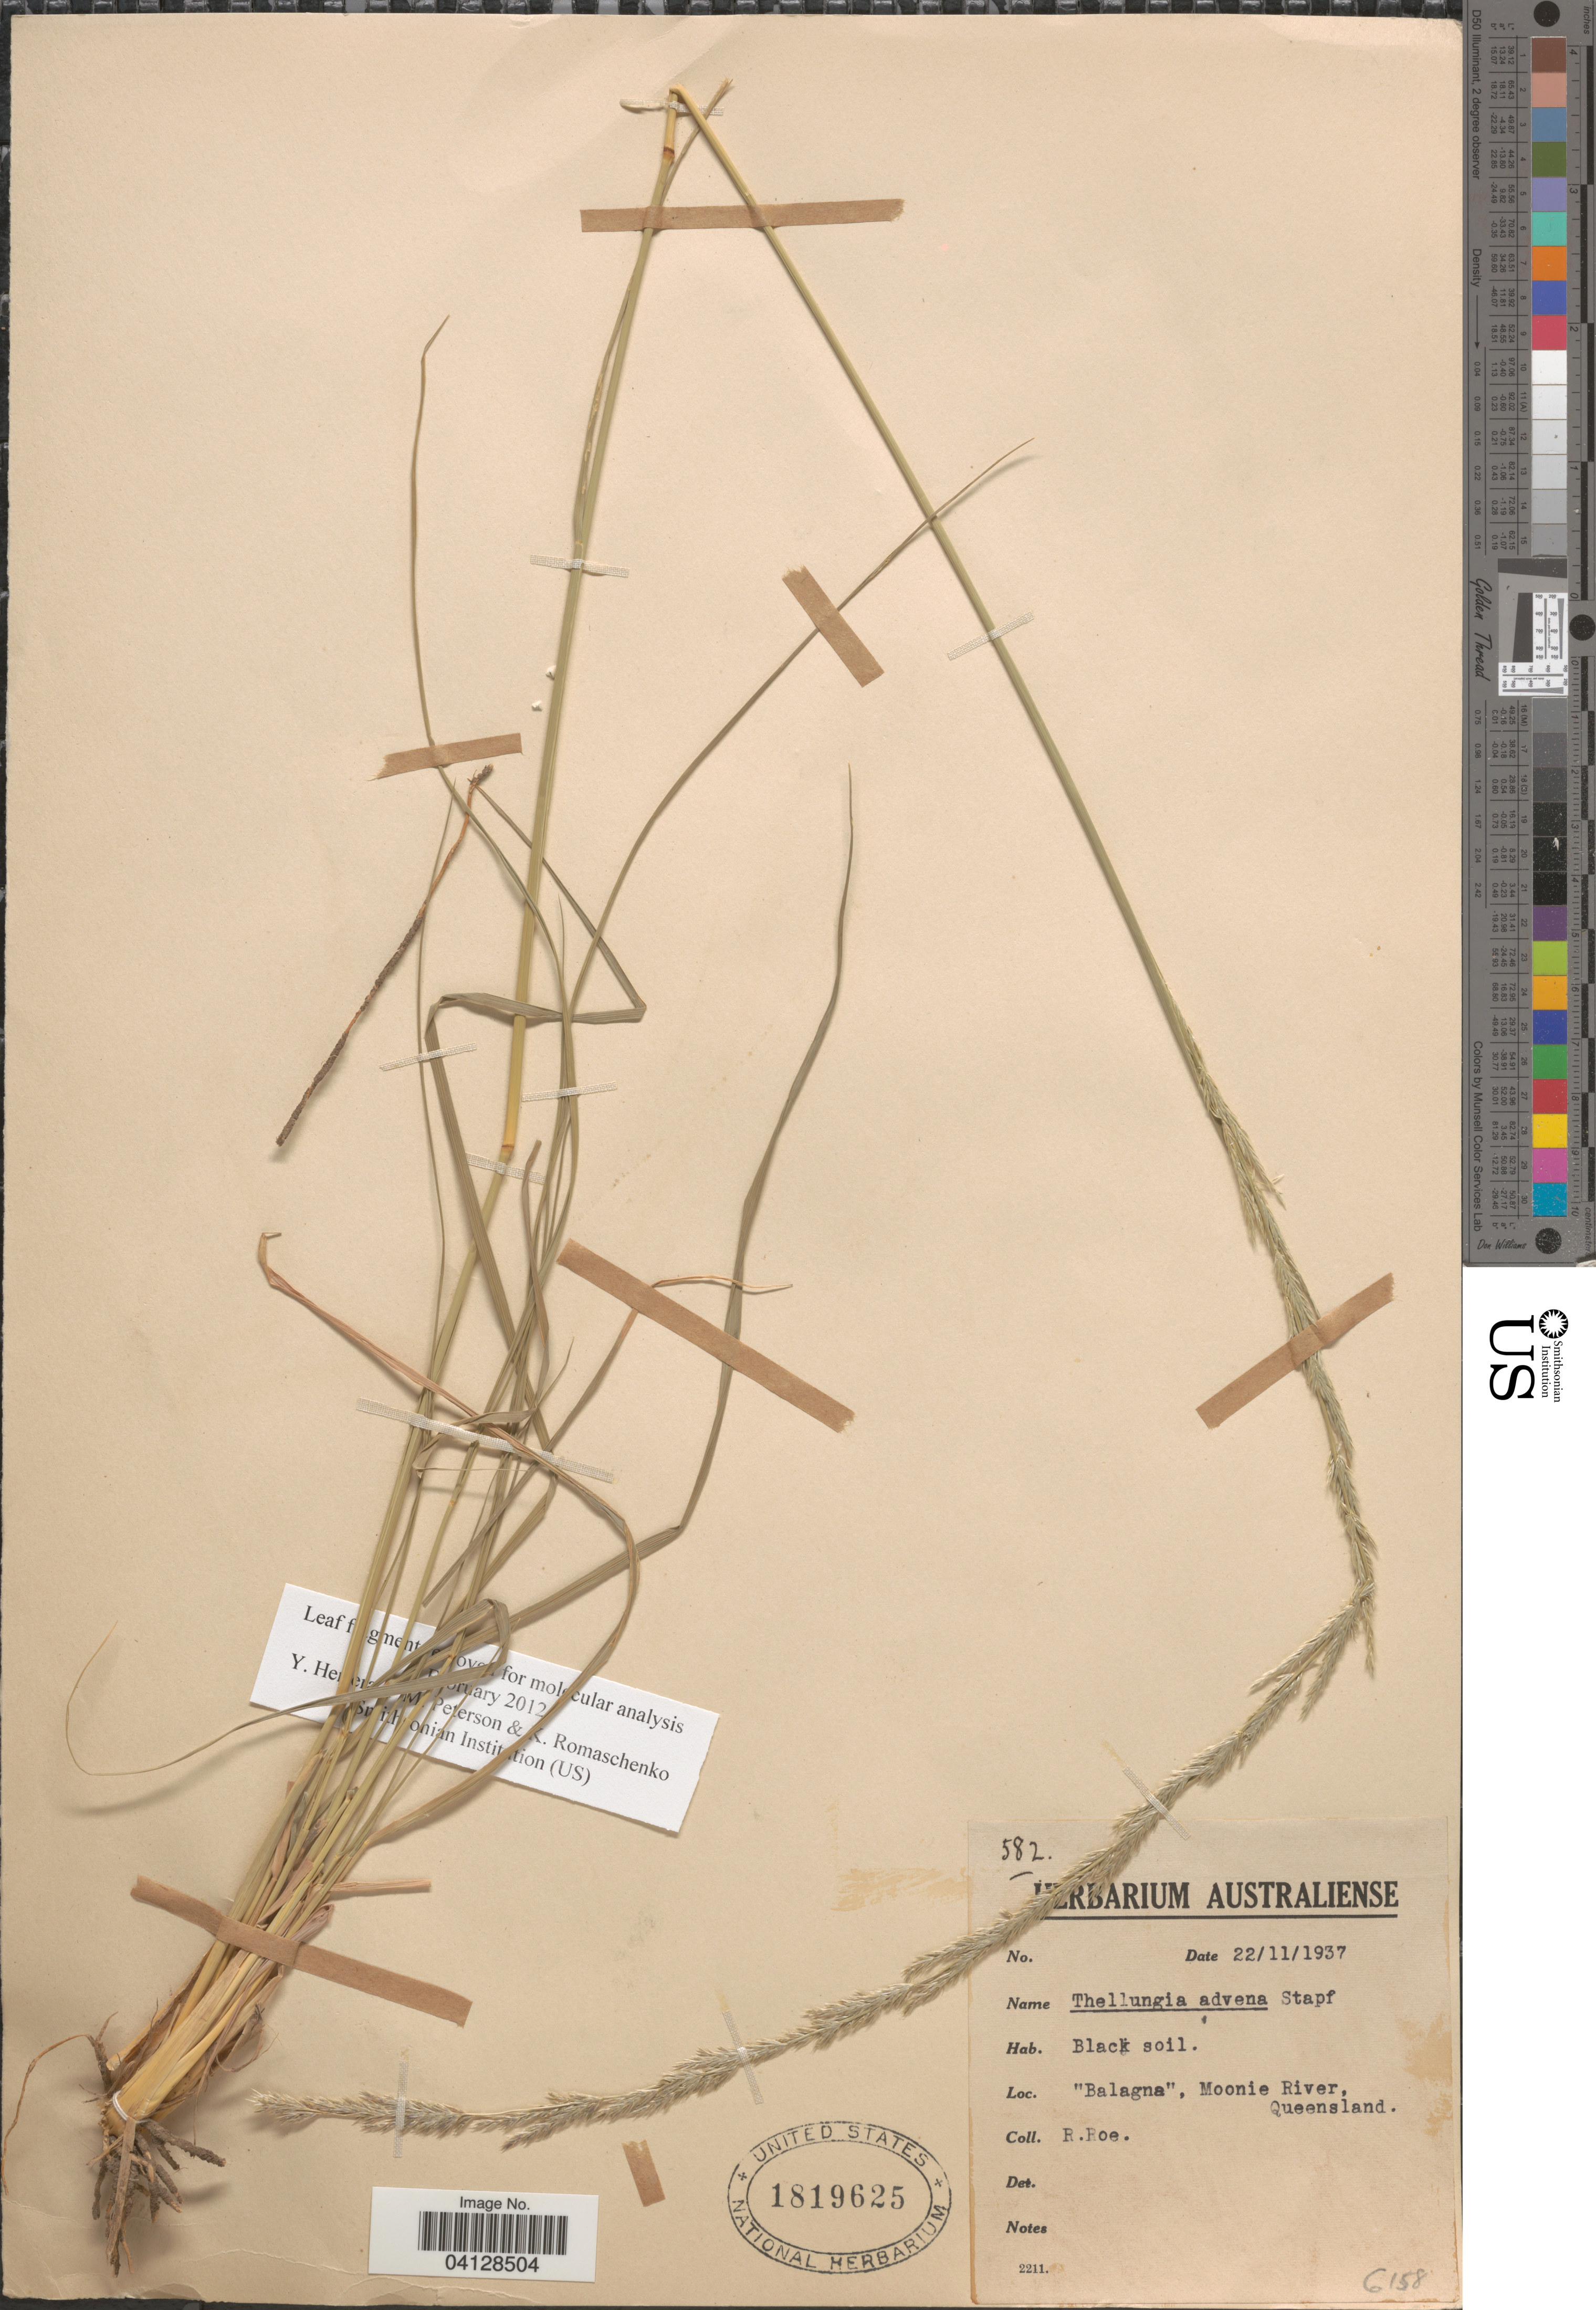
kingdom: Plantae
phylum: Tracheophyta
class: Liliopsida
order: Poales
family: Poaceae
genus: Thellungia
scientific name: Thellungia advena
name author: Stapf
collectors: R. Roe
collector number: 582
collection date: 1937-11-22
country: Australia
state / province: Queensland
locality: Balagna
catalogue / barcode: US 1819625